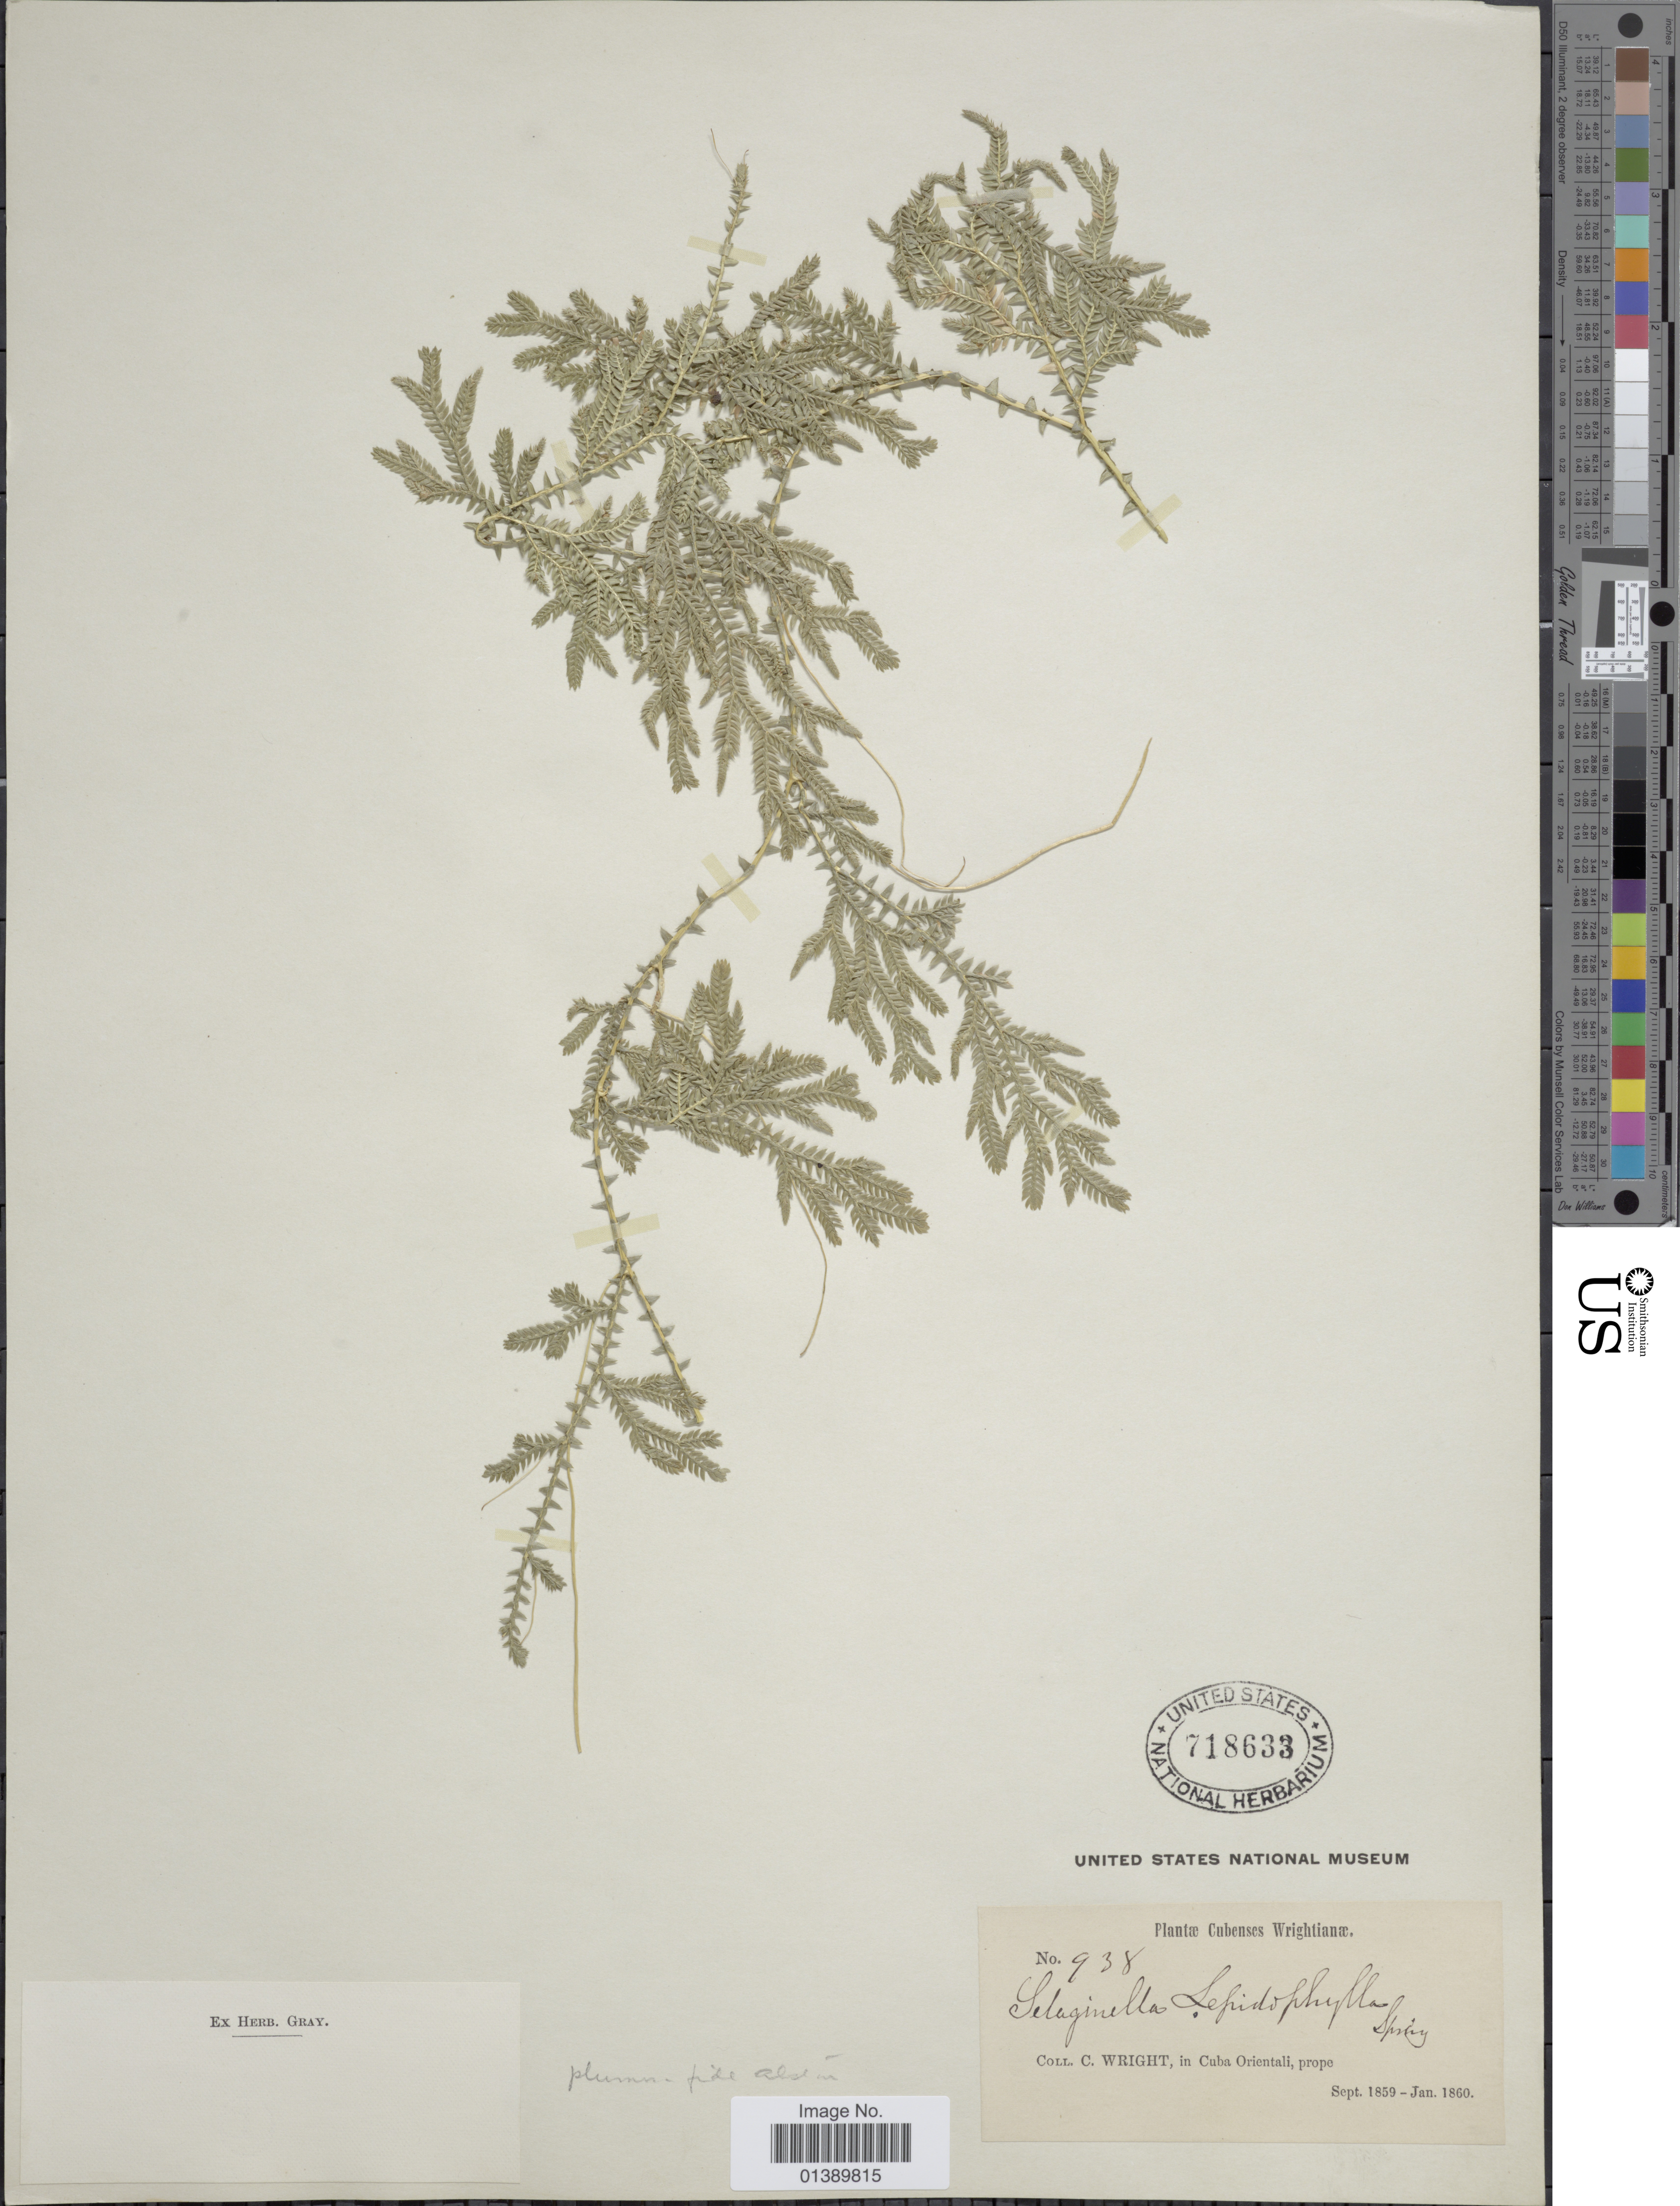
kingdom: Plantae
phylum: Tracheophyta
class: Lycopodiopsida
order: Selaginellales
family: Selaginellaceae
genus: Selaginella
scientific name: Selaginella plumosa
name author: (L.) C. Presl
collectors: C. Wright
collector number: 938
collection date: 1859-09/1860-01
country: Cuba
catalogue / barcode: US 718633